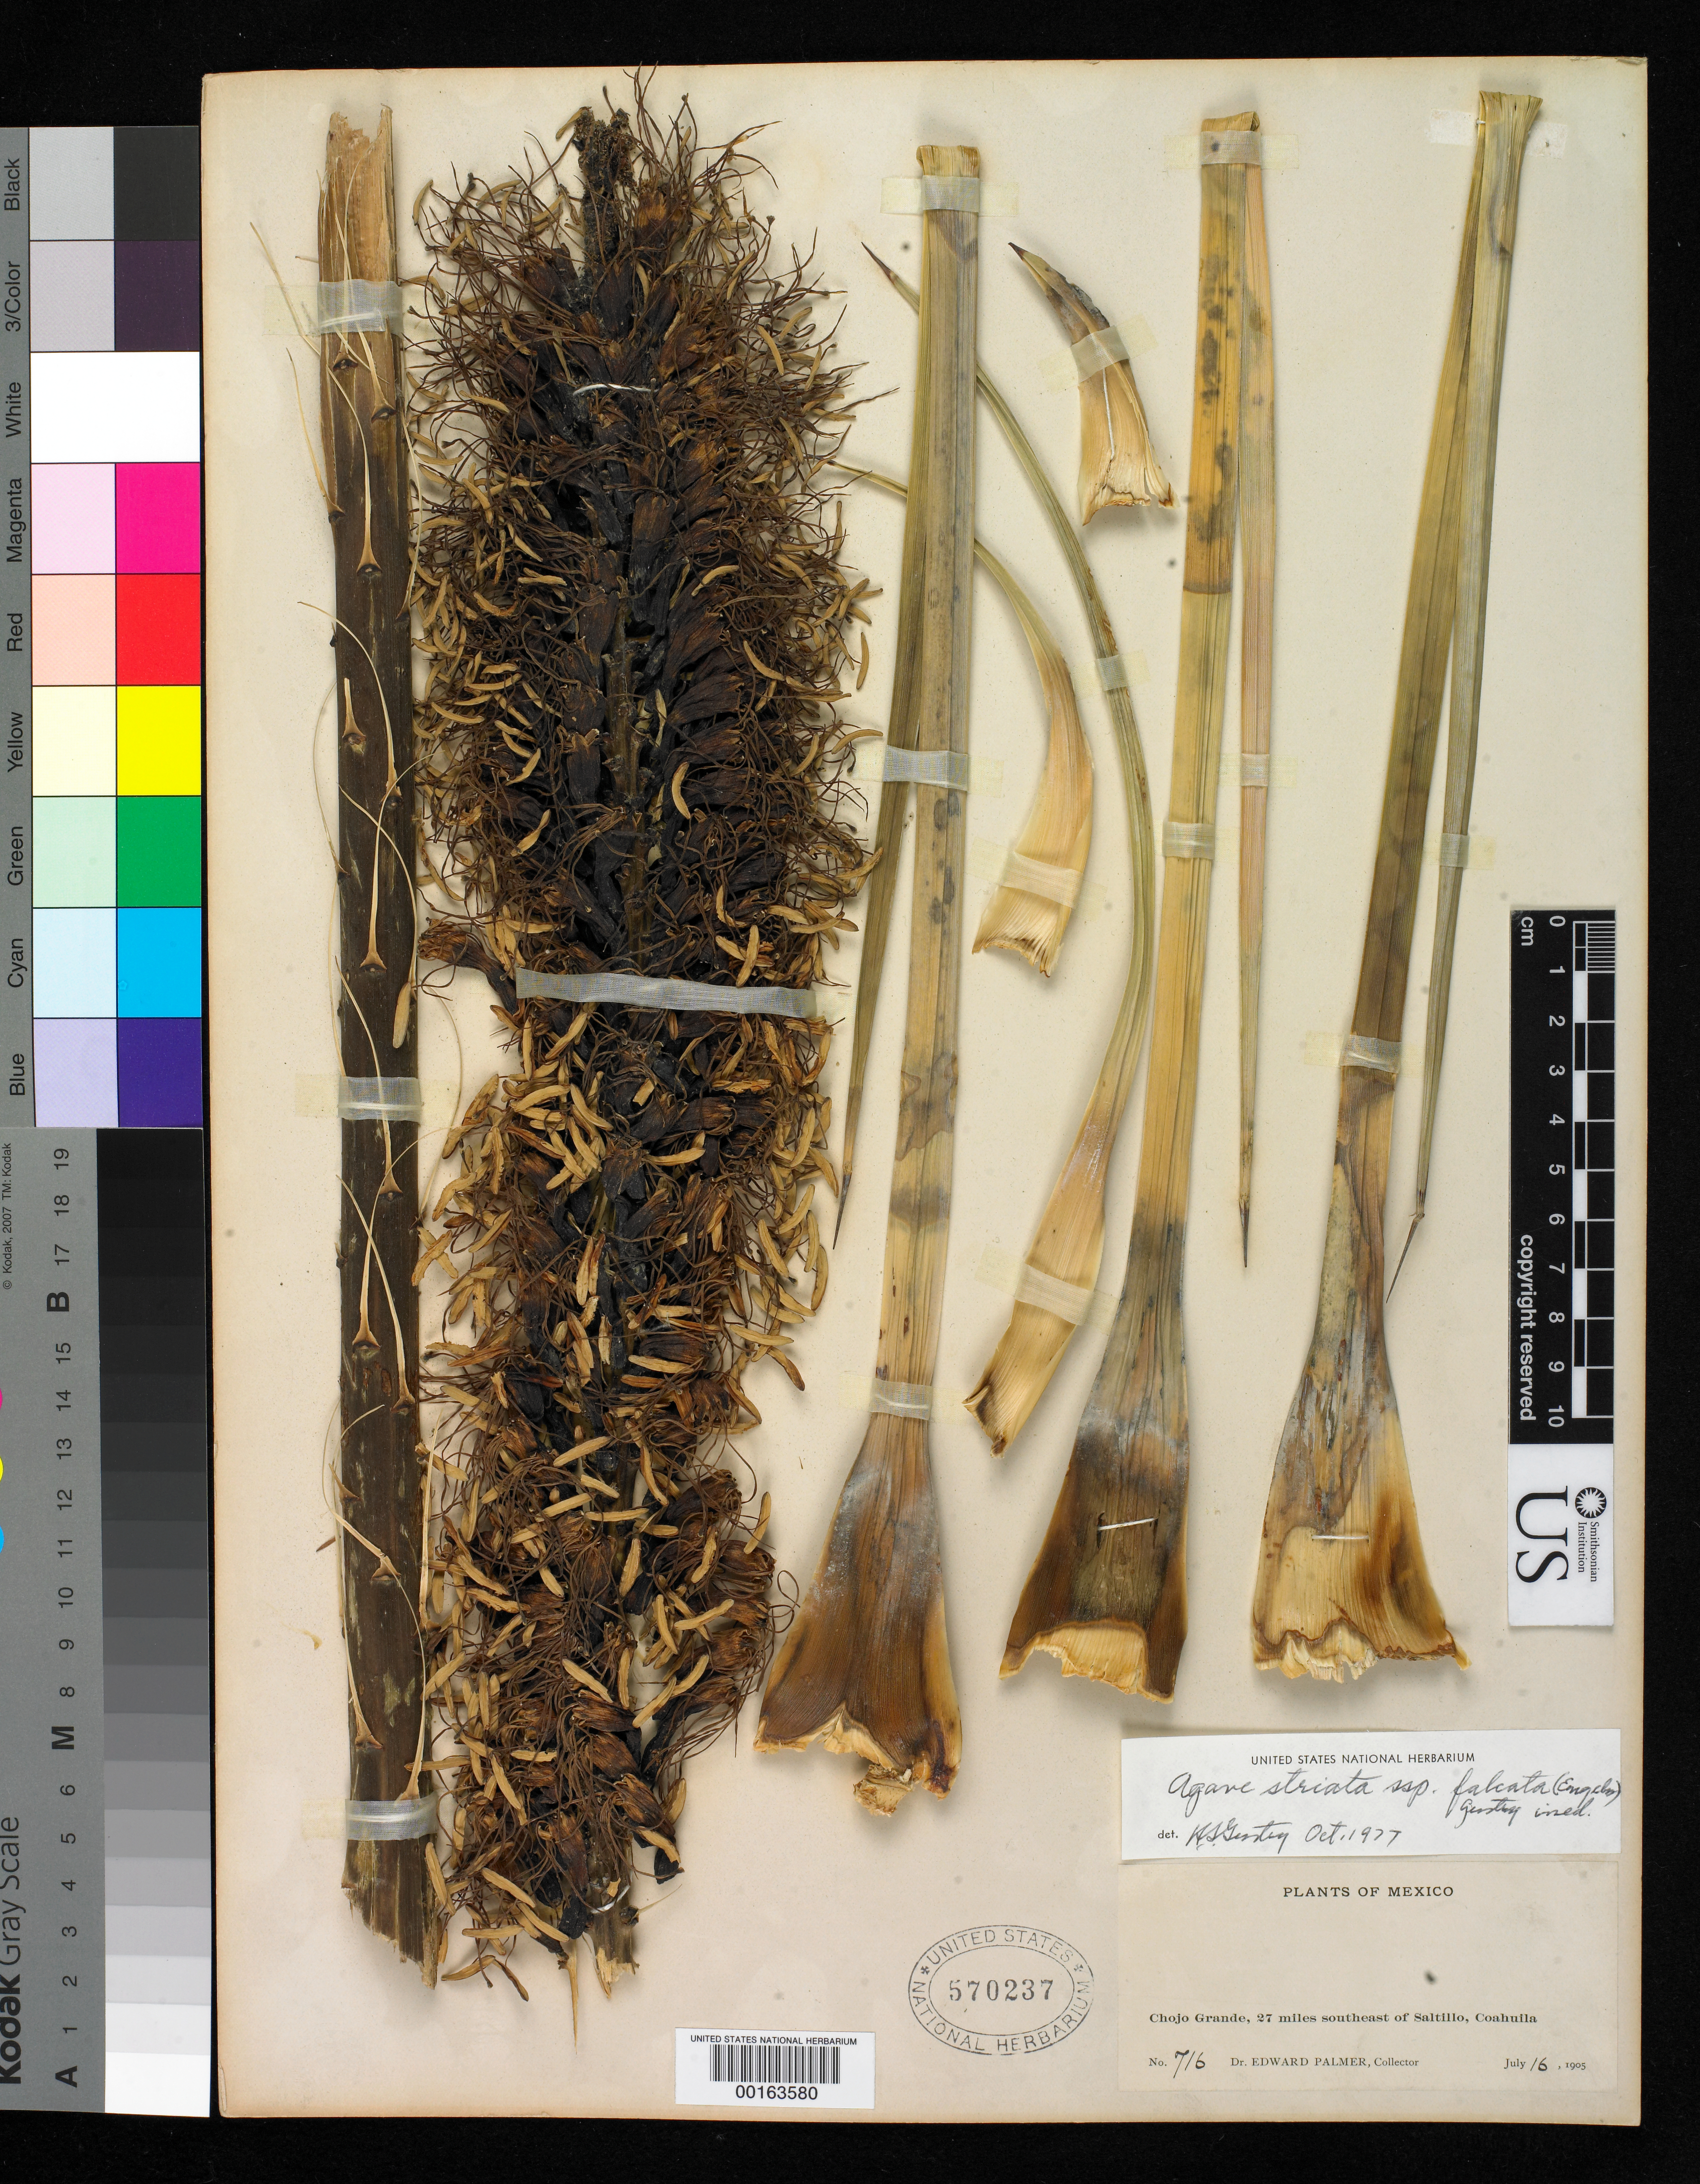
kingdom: Plantae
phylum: Tracheophyta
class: Liliopsida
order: Asparagales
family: Asparagaceae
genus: Agave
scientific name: Agave striata subsp. falcata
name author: (Engelm.) Gentry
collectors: E. Palmer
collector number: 716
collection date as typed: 16 Jul 1905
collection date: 1905-07-16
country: Mexico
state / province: Coahuila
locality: Chojo Grande, 27 mi SE of Saltillo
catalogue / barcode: US 570237